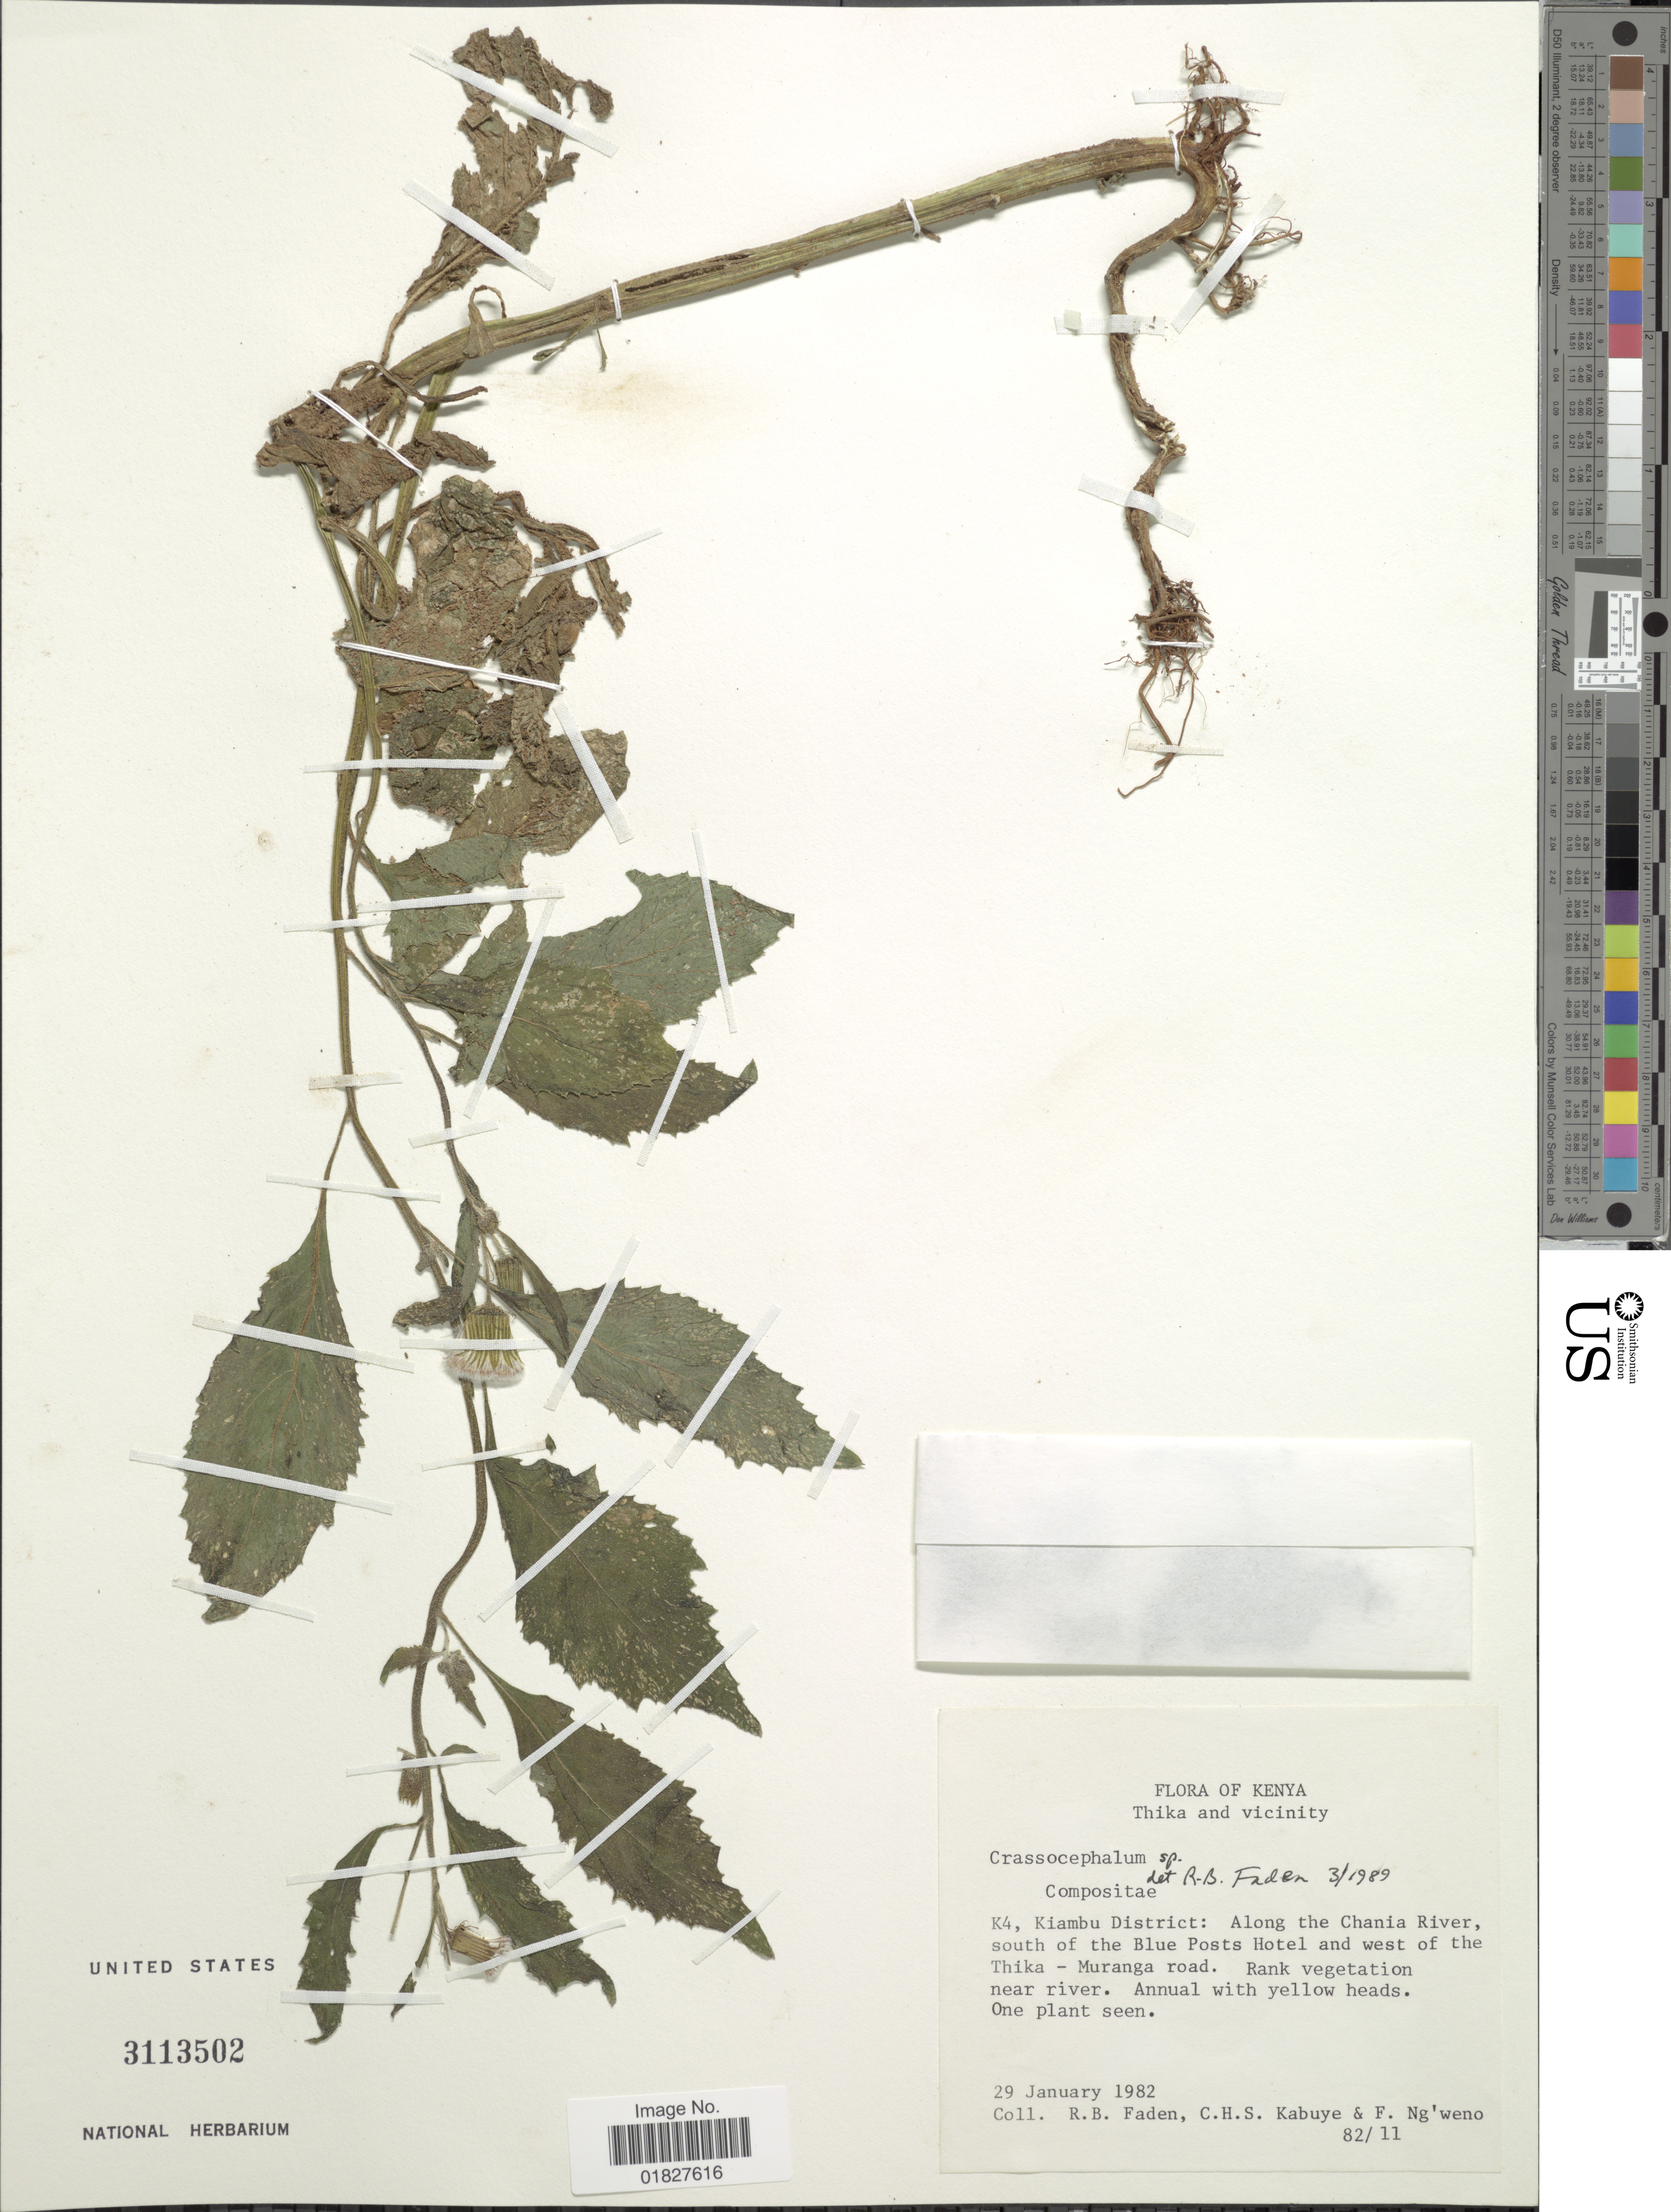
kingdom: Plantae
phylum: Tracheophyta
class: Magnoliopsida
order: Asterales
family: Asteraceae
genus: Crassocephalum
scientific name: Crassocephalum sp.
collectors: R. B. Faden, C. Kabuye & F. Ng'weno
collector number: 82/11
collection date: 1982-01-29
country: Kenya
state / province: Kiambu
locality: Thika and Vicinity, K4, along the Chania River, south of the Blue Posts Hotel and west of the Thika-Muranga road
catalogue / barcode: US 3113502